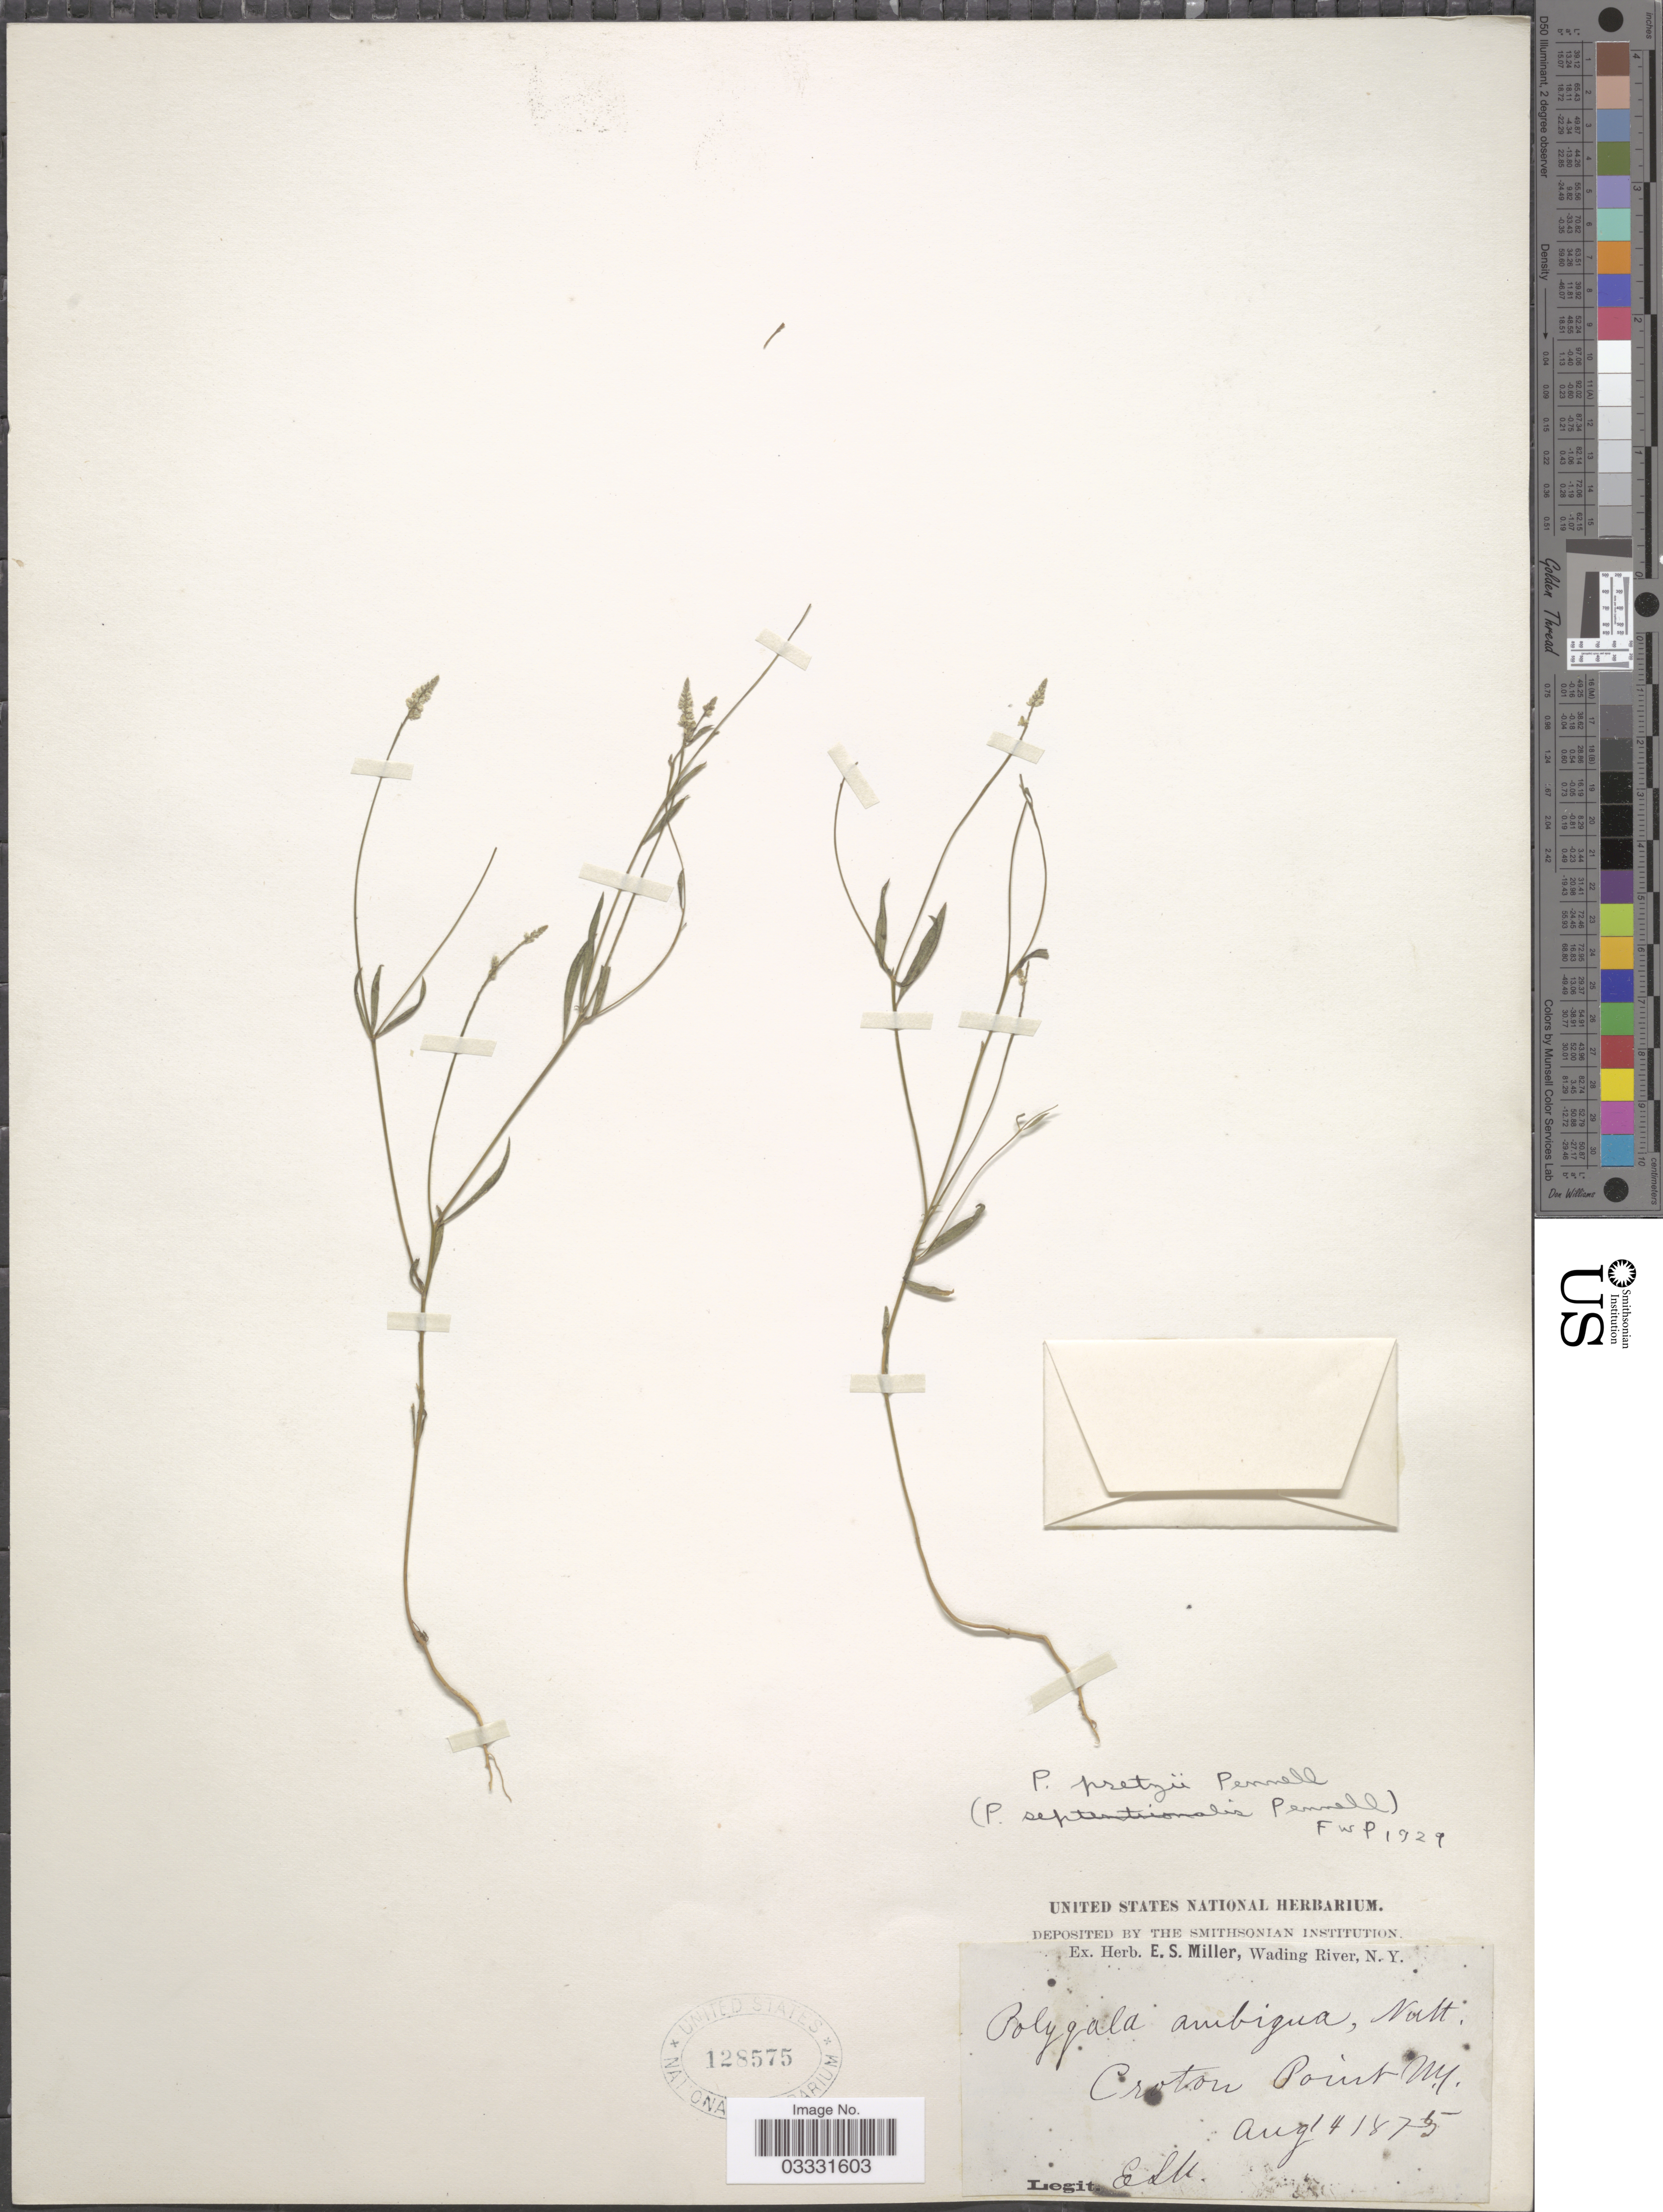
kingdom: Plantae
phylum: Tracheophyta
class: Magnoliopsida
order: Fabales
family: Polygalaceae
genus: Polygala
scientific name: Polygala pretzii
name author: Pennell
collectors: E. S. Miller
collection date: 1875-08-14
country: United States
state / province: New York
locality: Croton Point.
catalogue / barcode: US 128575